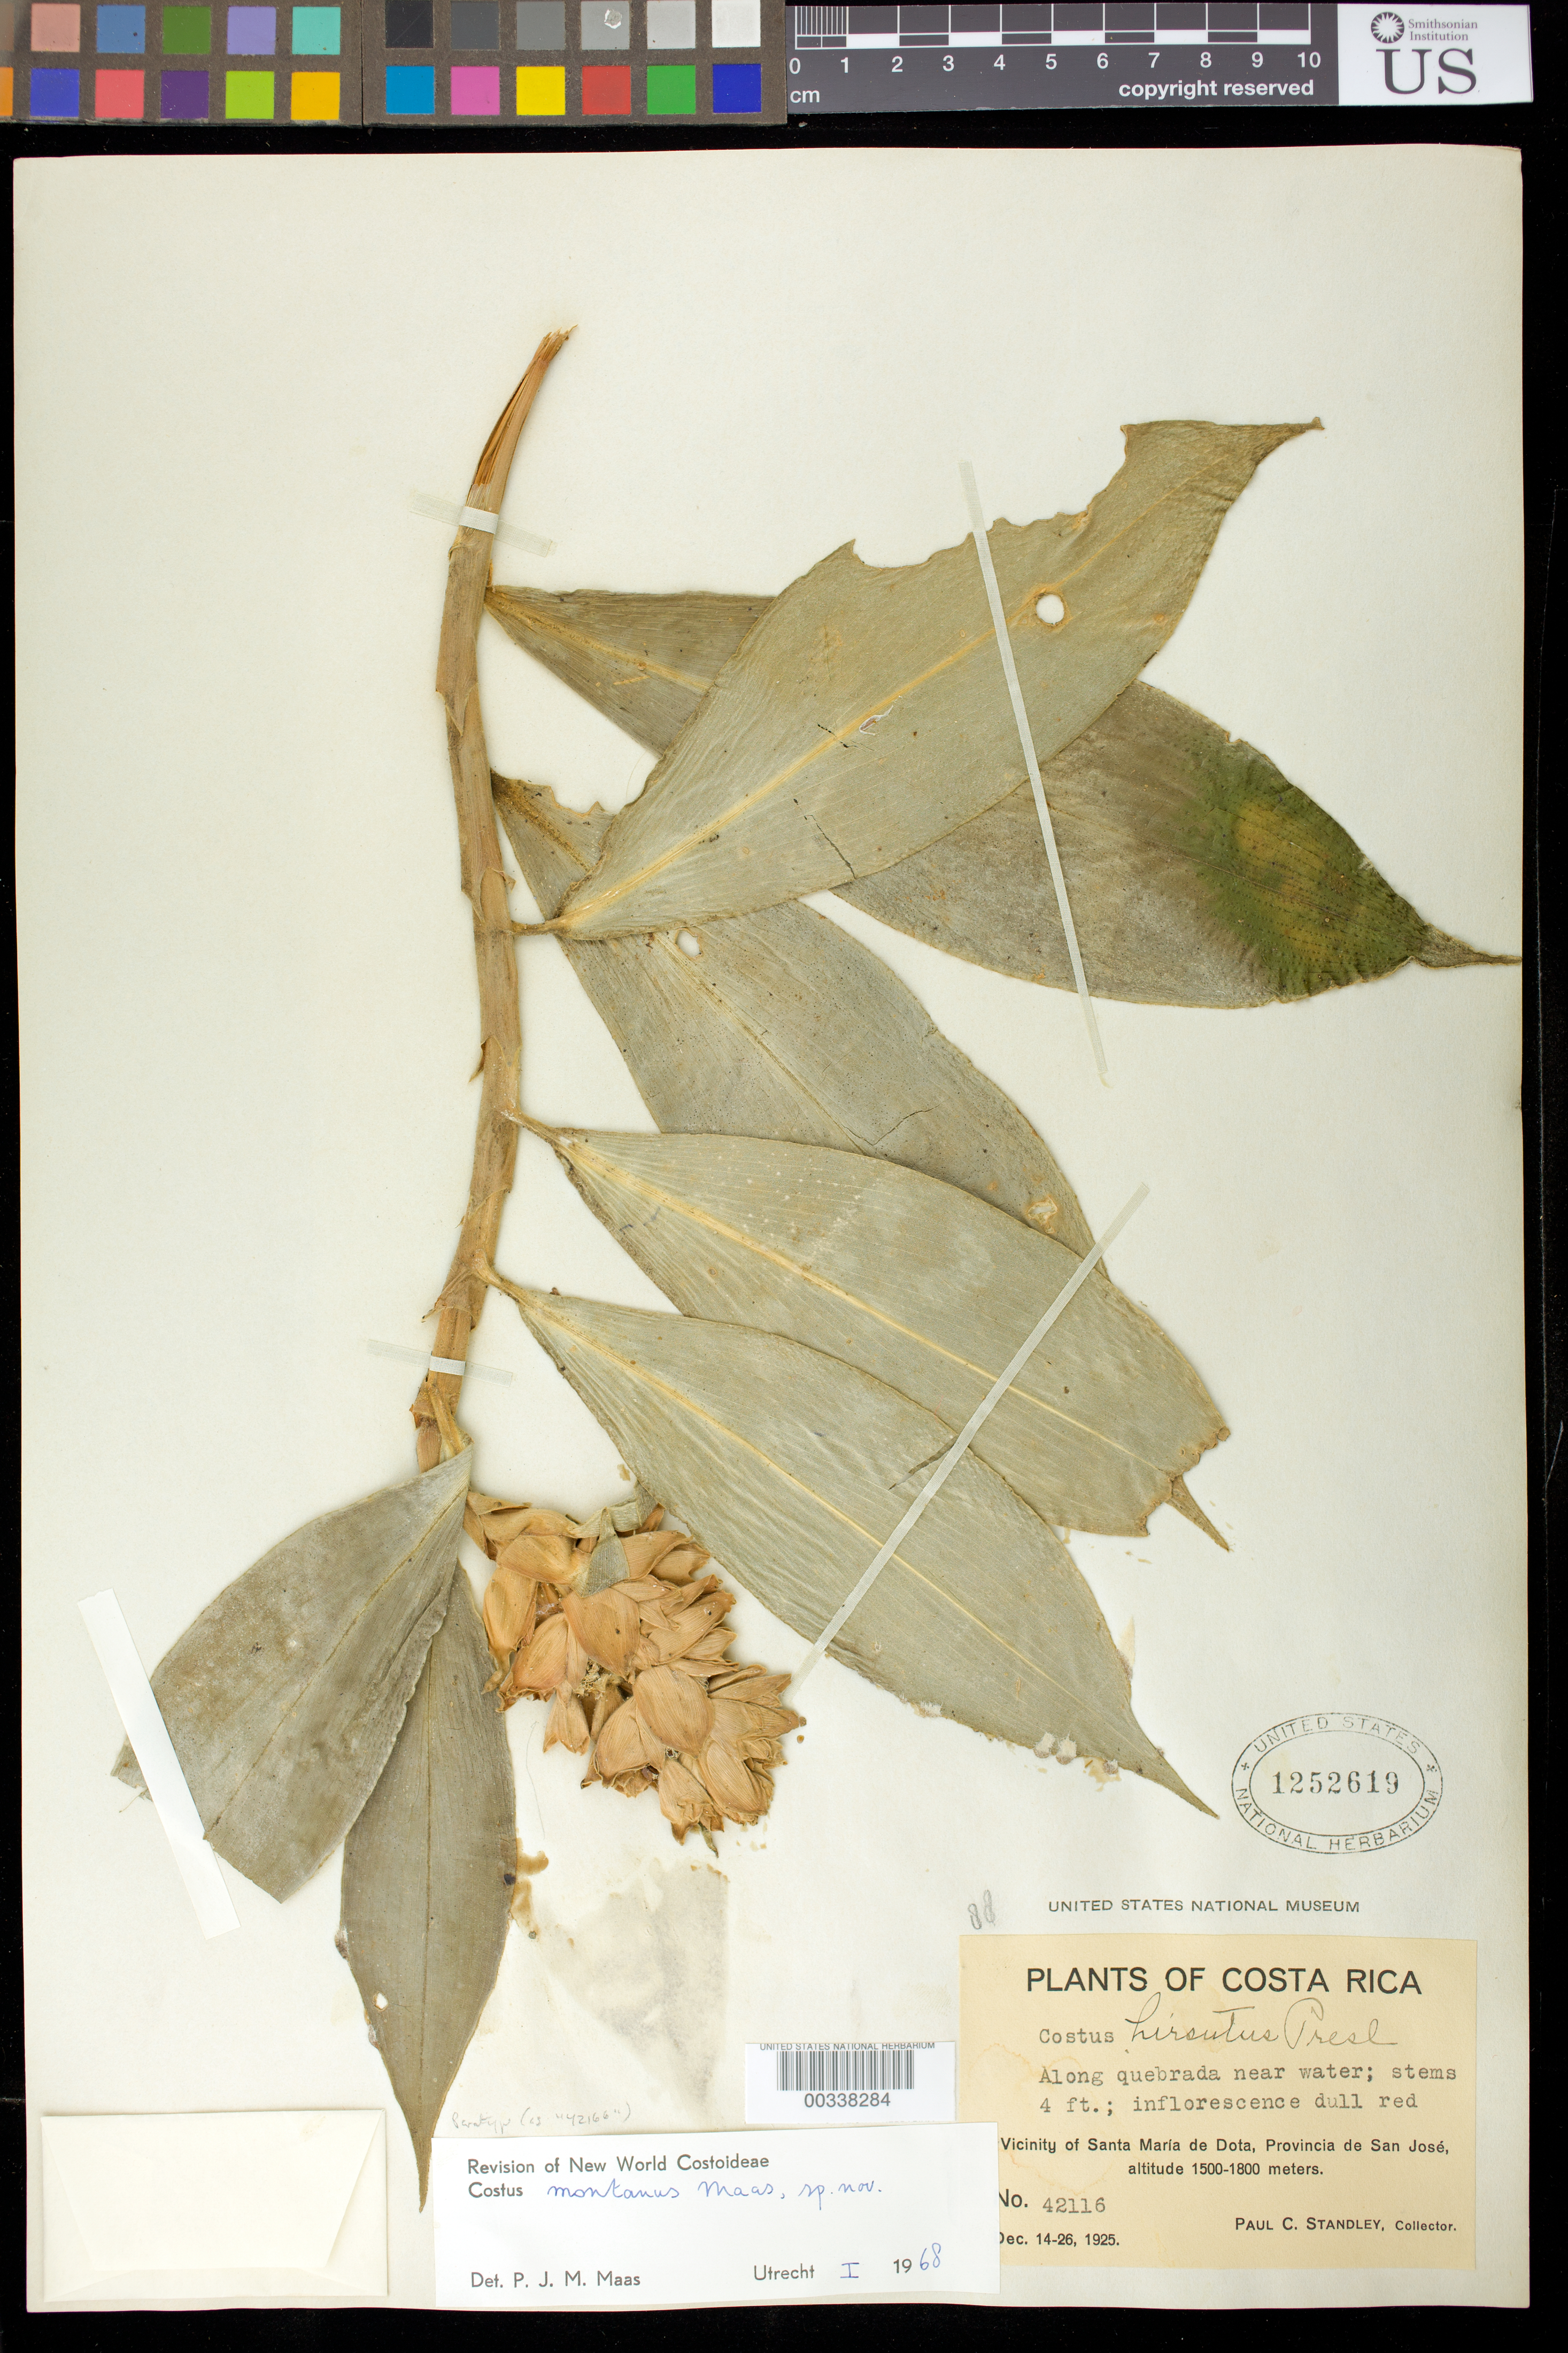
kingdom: Plantae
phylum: Tracheophyta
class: Liliopsida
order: Zingiberales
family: Costaceae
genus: Costus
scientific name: Costus montanus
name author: Maas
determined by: Maas, Paul J. M.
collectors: P. C. Standley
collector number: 42116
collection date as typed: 14 Dec 1925 to 26 Dec 1925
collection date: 1925-12-14/1925-12-26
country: Costa Rica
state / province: San José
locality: Vicinity of santa maria de dota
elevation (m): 1500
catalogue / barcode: US 1252619